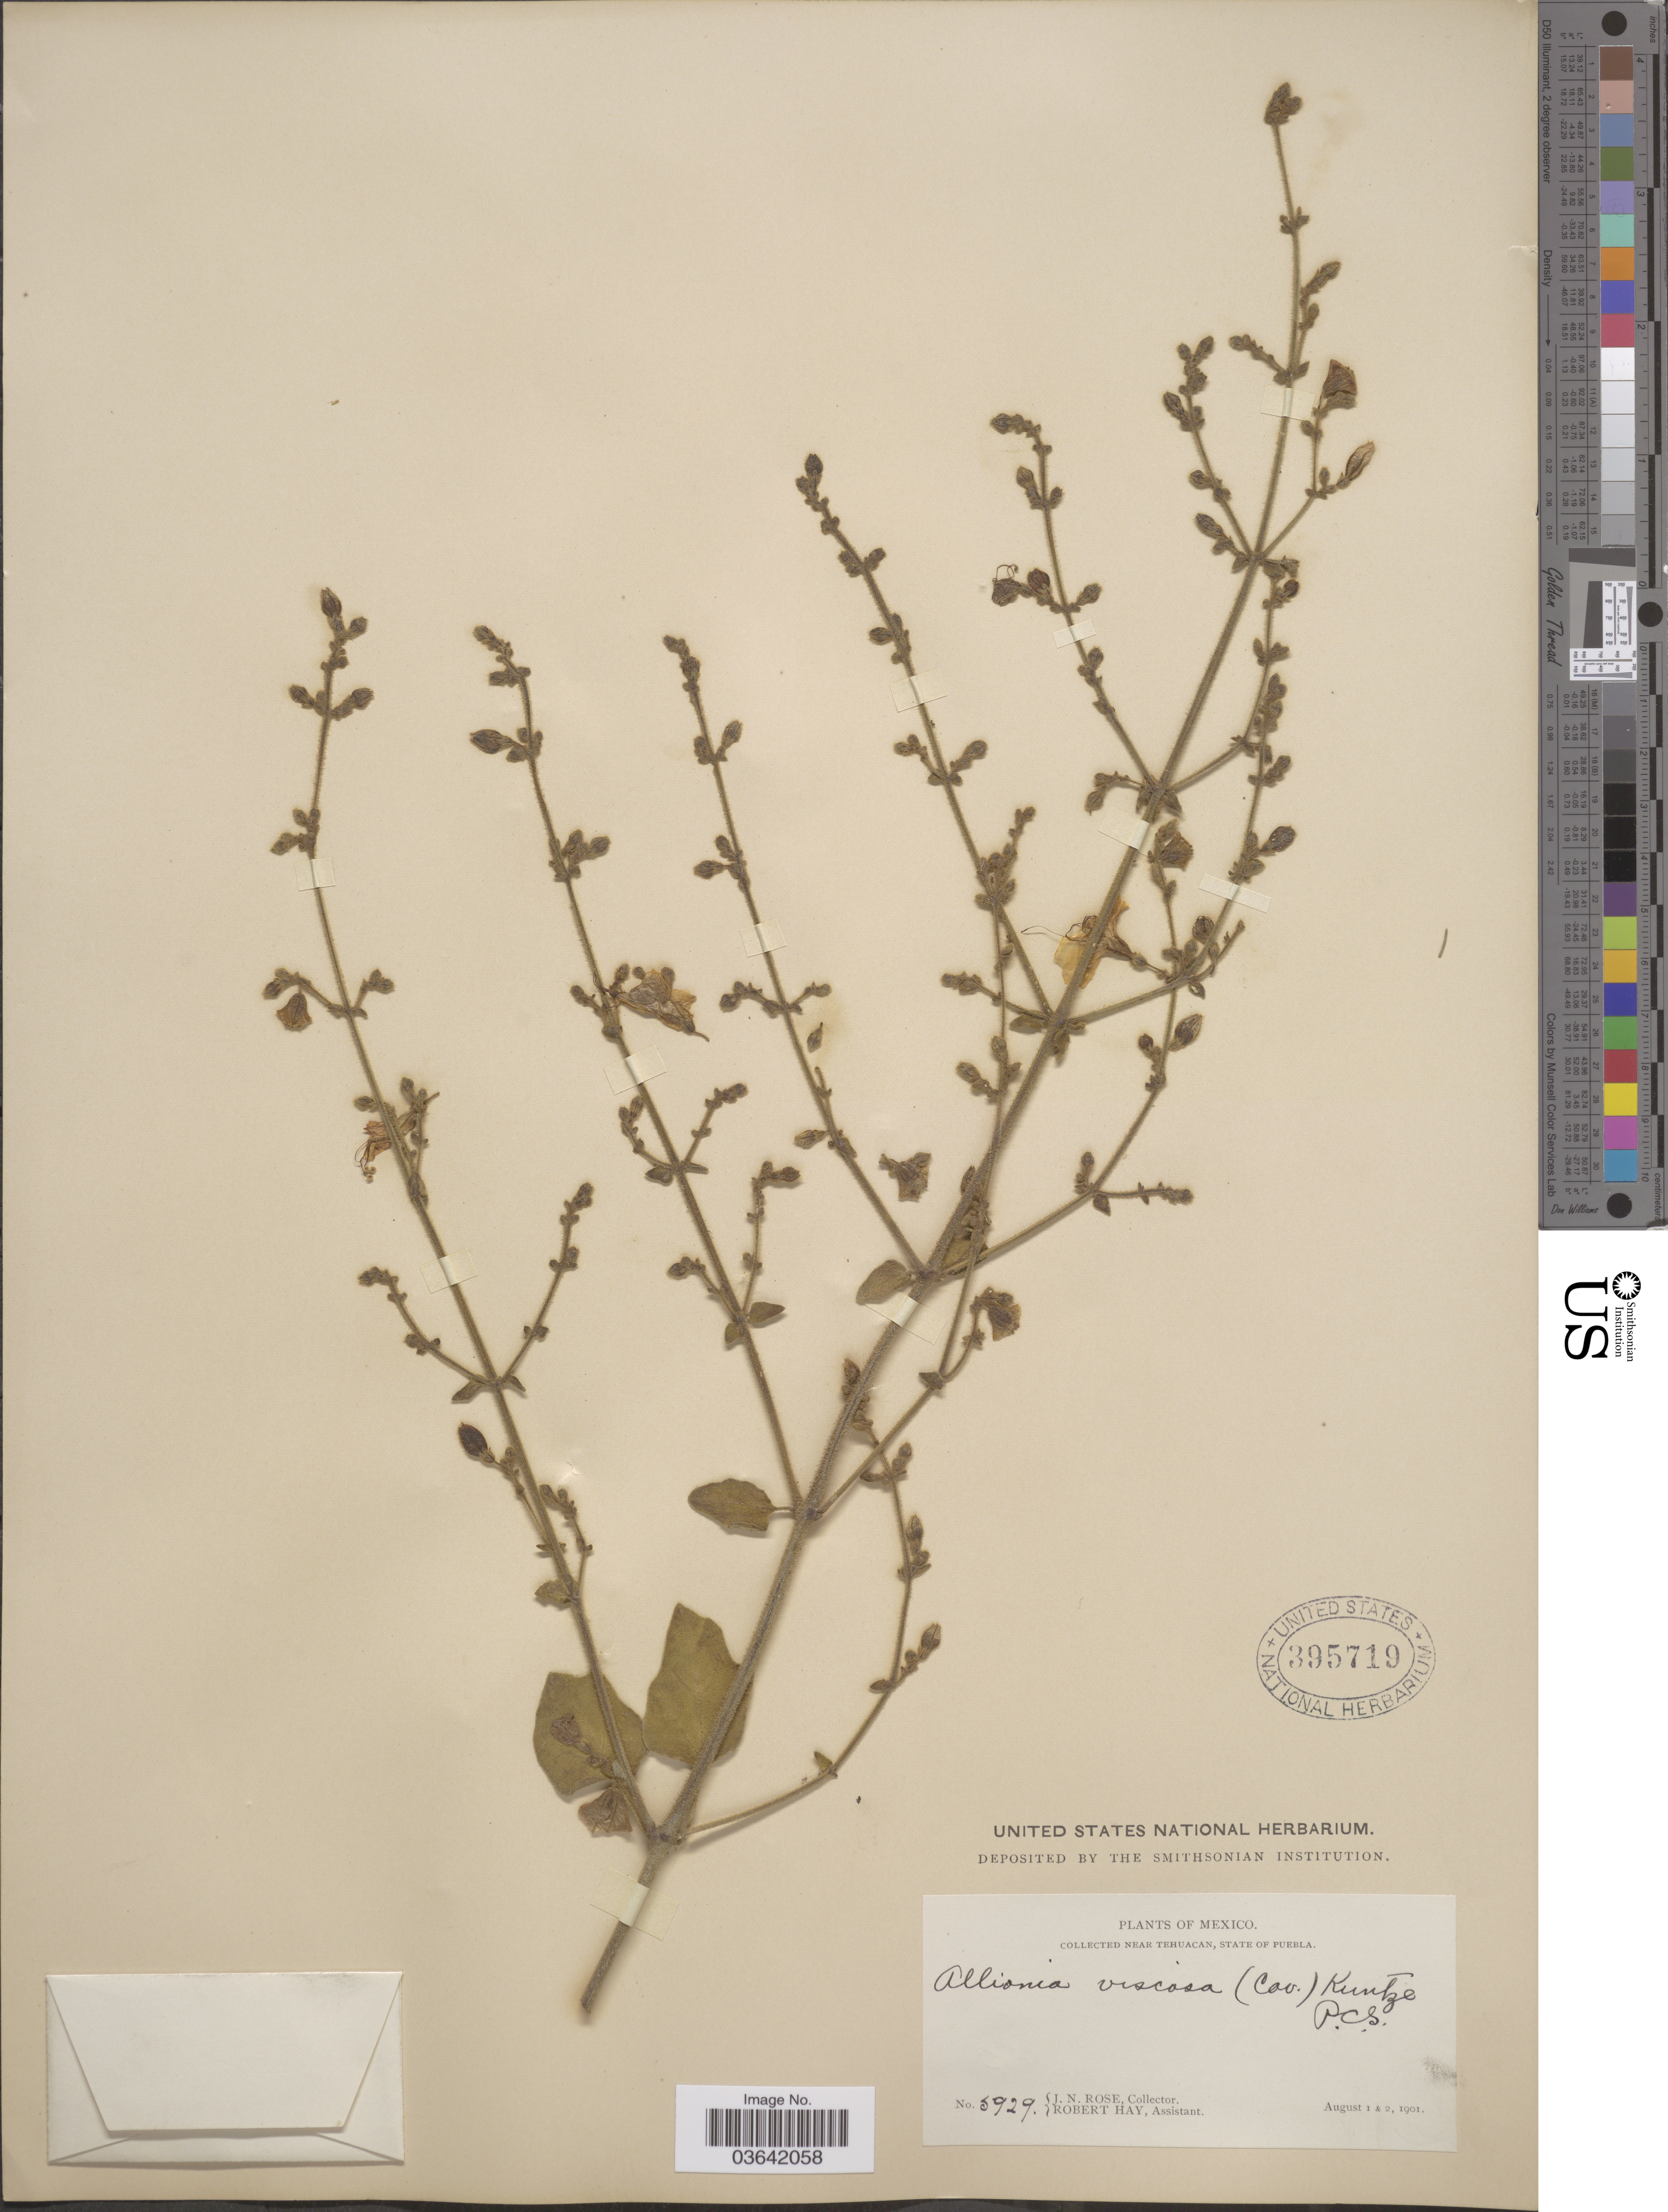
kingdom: Plantae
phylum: Tracheophyta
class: Magnoliopsida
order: Caryophyllales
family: Nyctaginaceae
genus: Mirabilis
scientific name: Mirabilis viscosa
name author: Cav.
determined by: Strong, Mark T., (BOT), Smithsonian Institution - National Museum of Natural History (UNITED STATES)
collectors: J. N. Rose & R. H. Hay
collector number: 5929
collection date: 1901-08-01/1901-08-02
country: Mexico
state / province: Puebla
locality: Near Tehuacan.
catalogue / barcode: US 395719